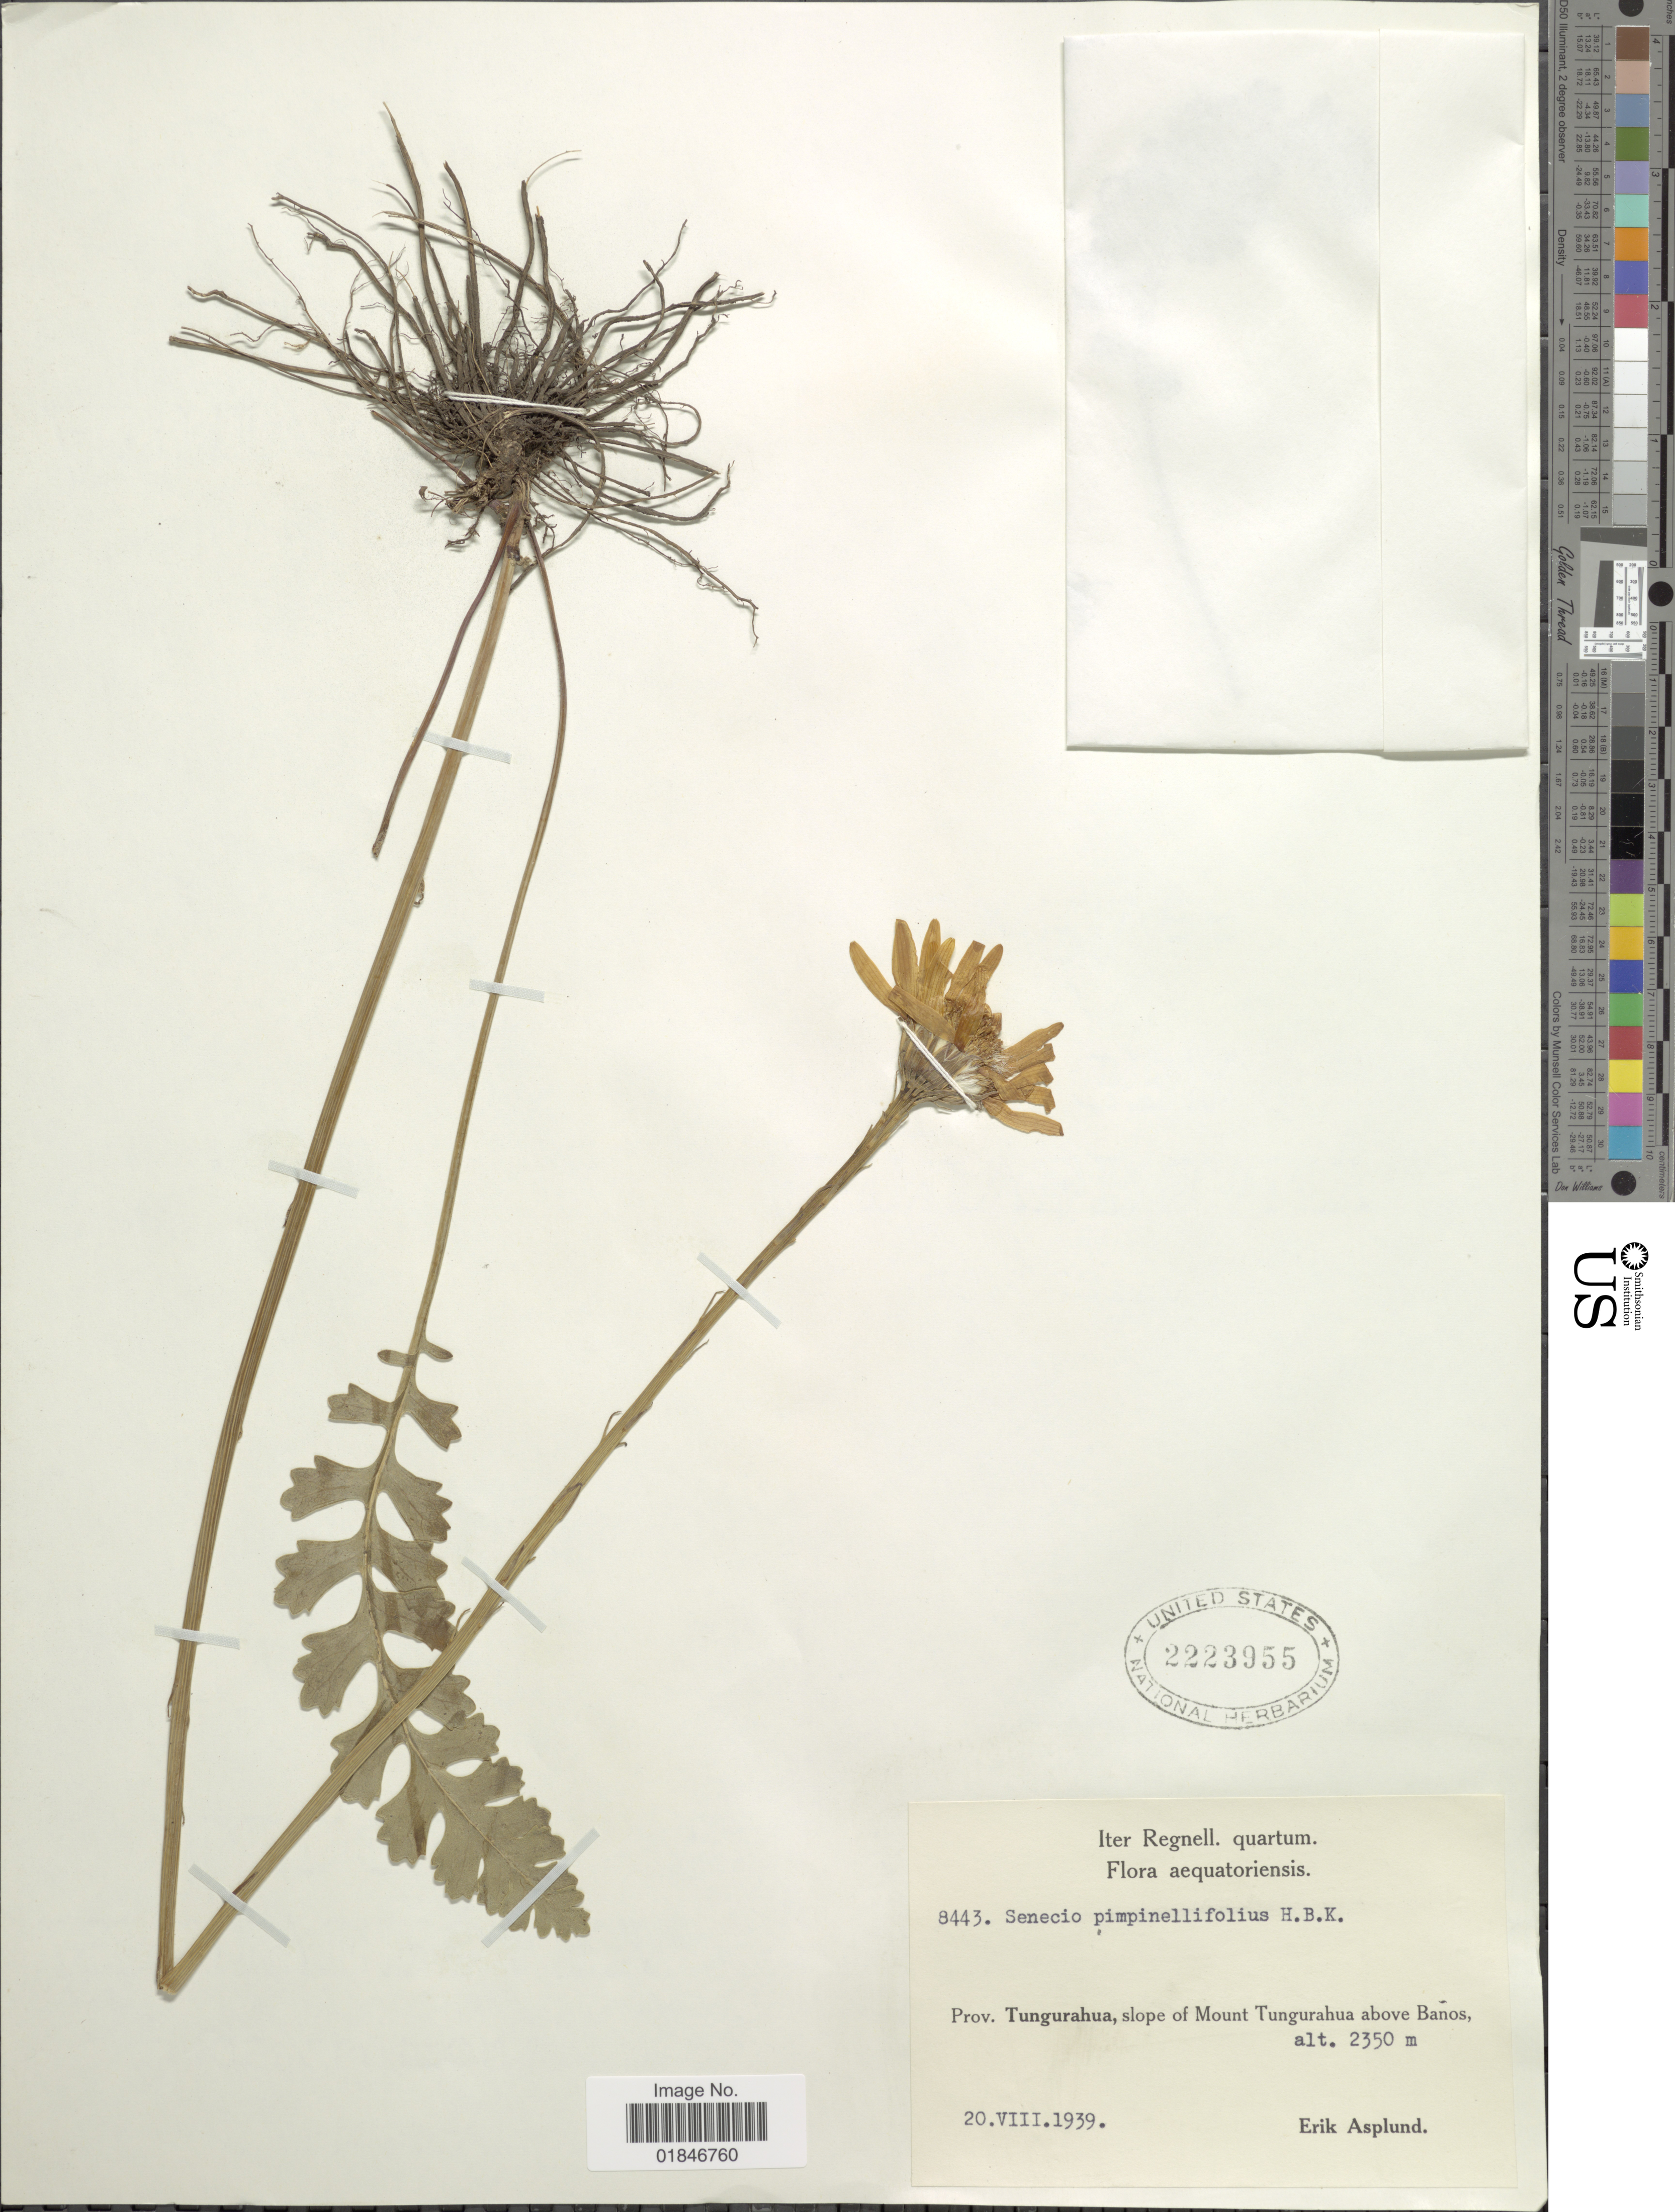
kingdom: Plantae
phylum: Tracheophyta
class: Magnoliopsida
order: Asterales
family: Asteraceae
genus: Dorobaea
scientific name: Dorobaea pimpinellifolia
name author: (Kunth) B. Nord.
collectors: E. Asplund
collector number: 8443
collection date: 1939-08-20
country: Ecuador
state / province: Tungurahua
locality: slope of Mount Tungurahua above Banos.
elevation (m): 2350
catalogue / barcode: US 2223955